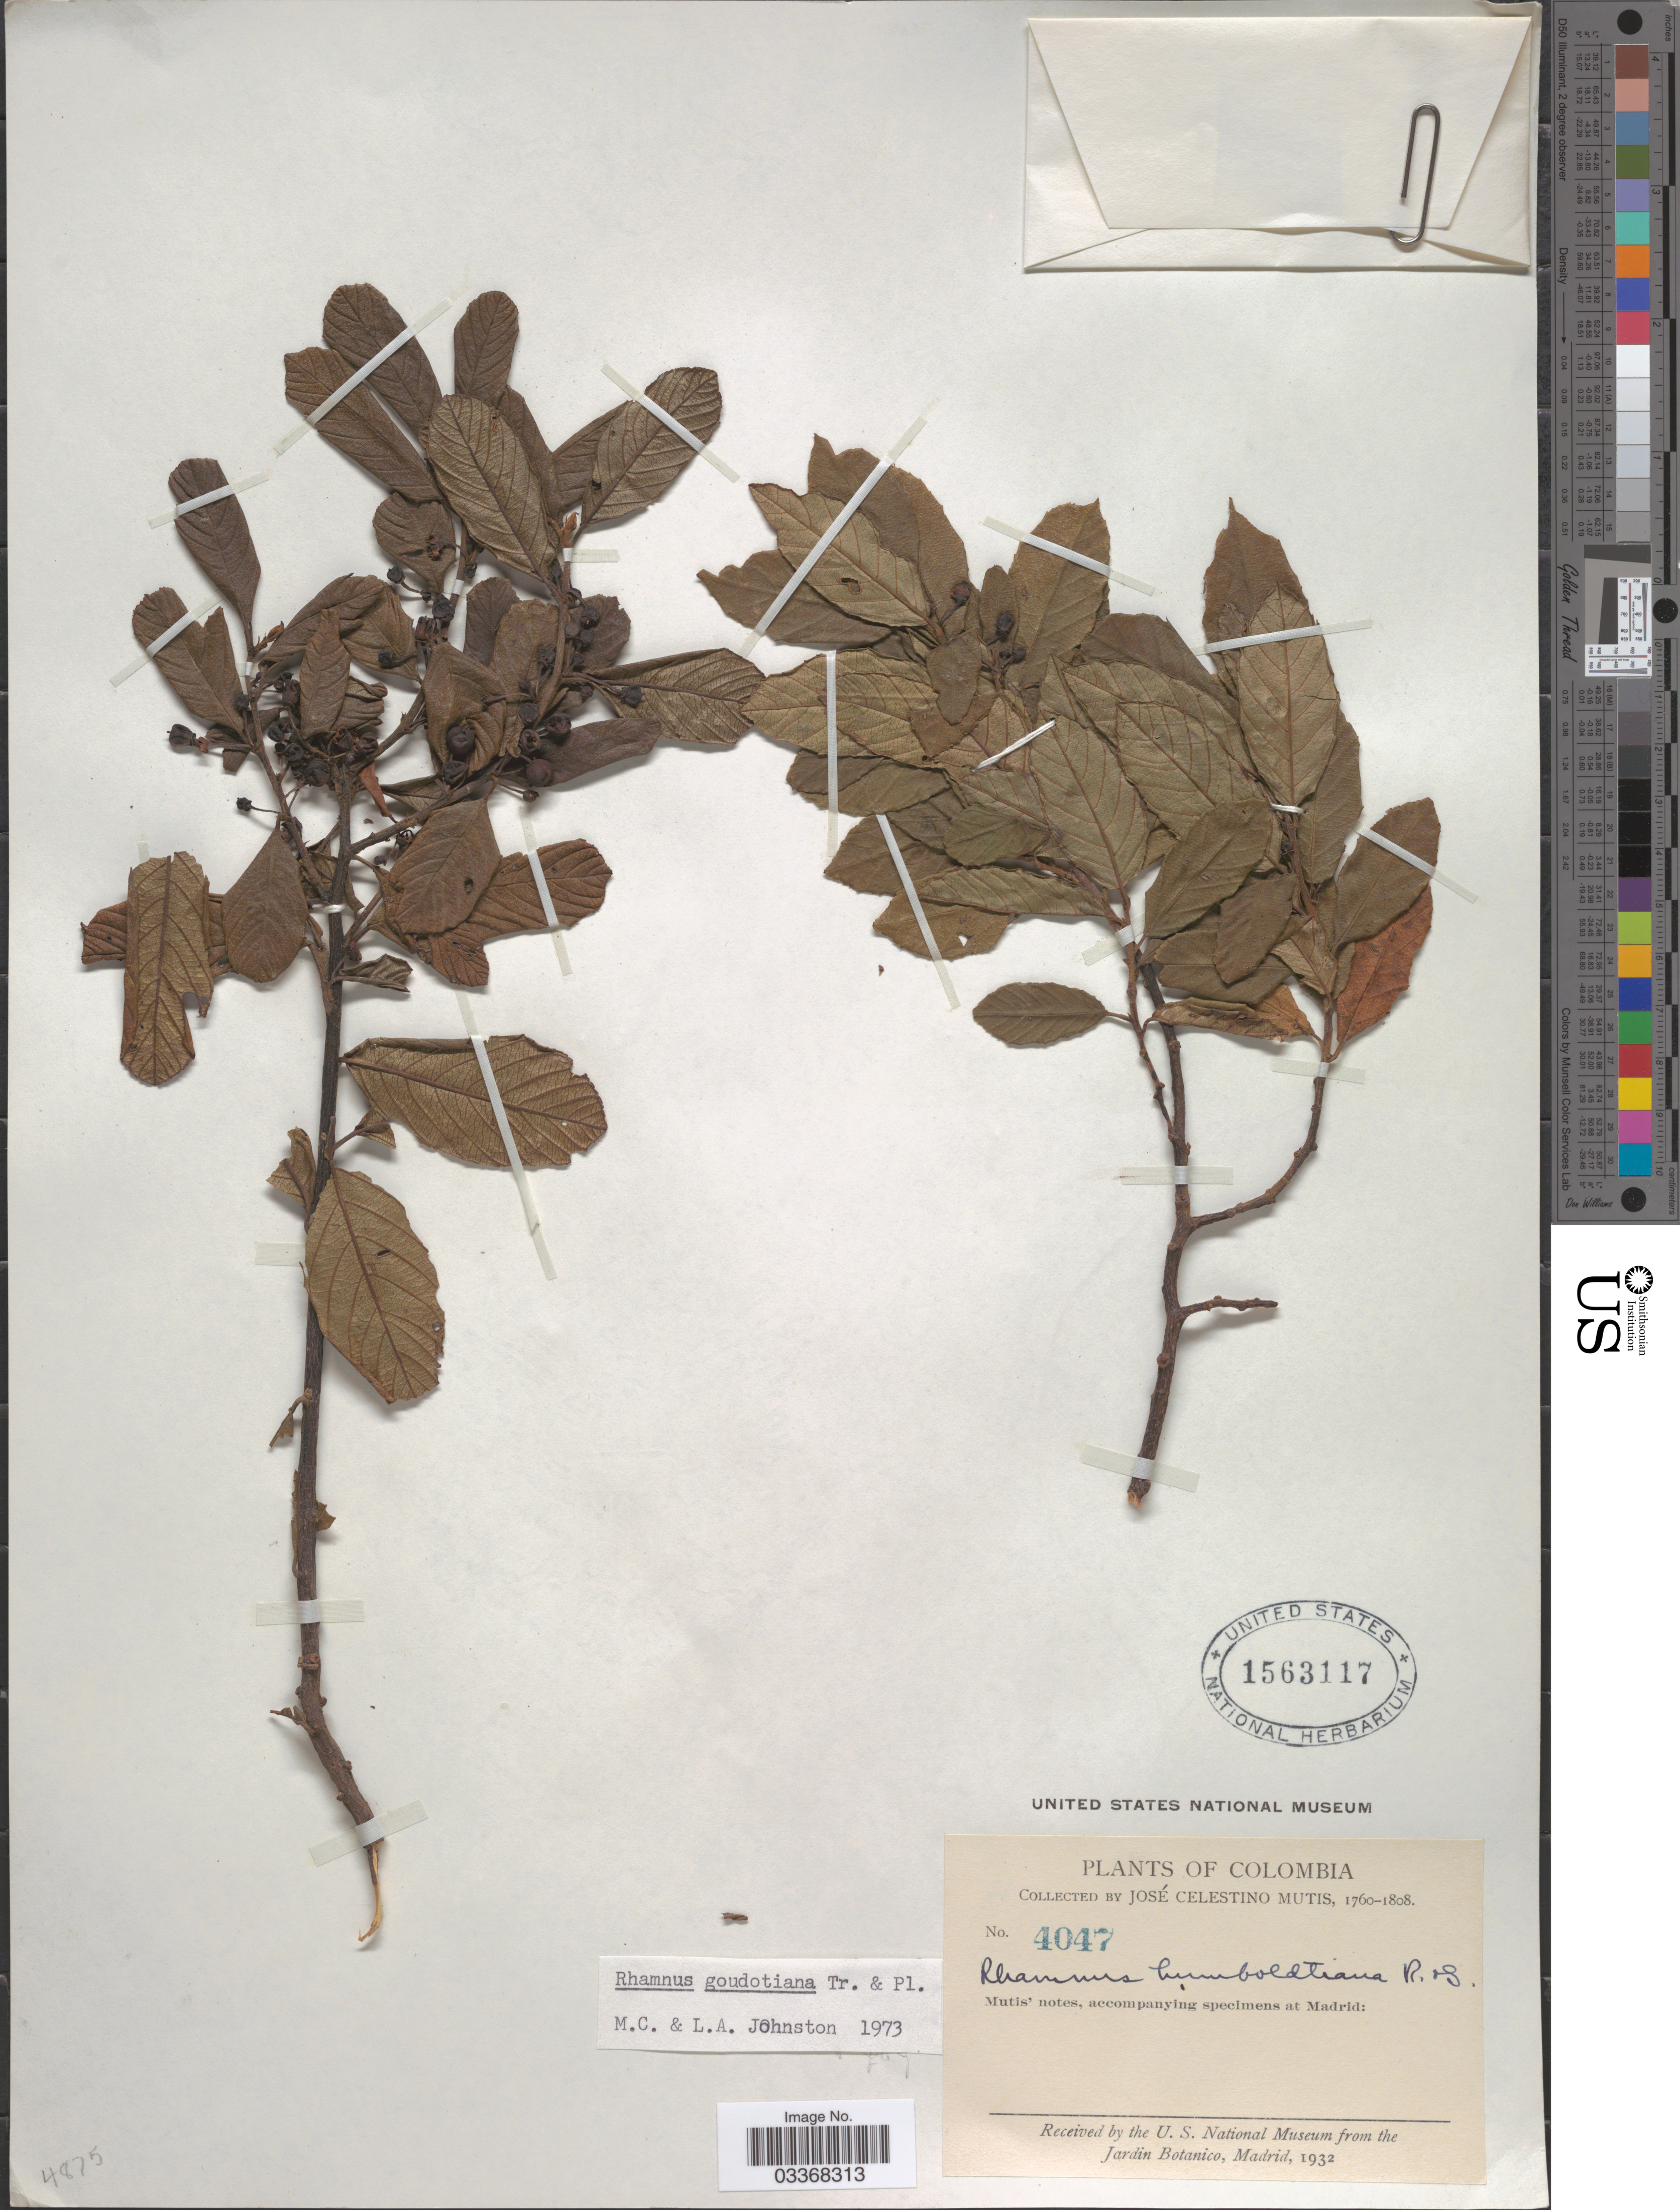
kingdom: Plantae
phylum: Tracheophyta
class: Magnoliopsida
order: Rosales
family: Rhamnaceae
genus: Frangula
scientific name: Frangula goudotiana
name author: (Triana & Planch.) Grubov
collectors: J. C. B. Mutis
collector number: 4047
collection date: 1760/1808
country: Colombia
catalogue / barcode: US 1563117